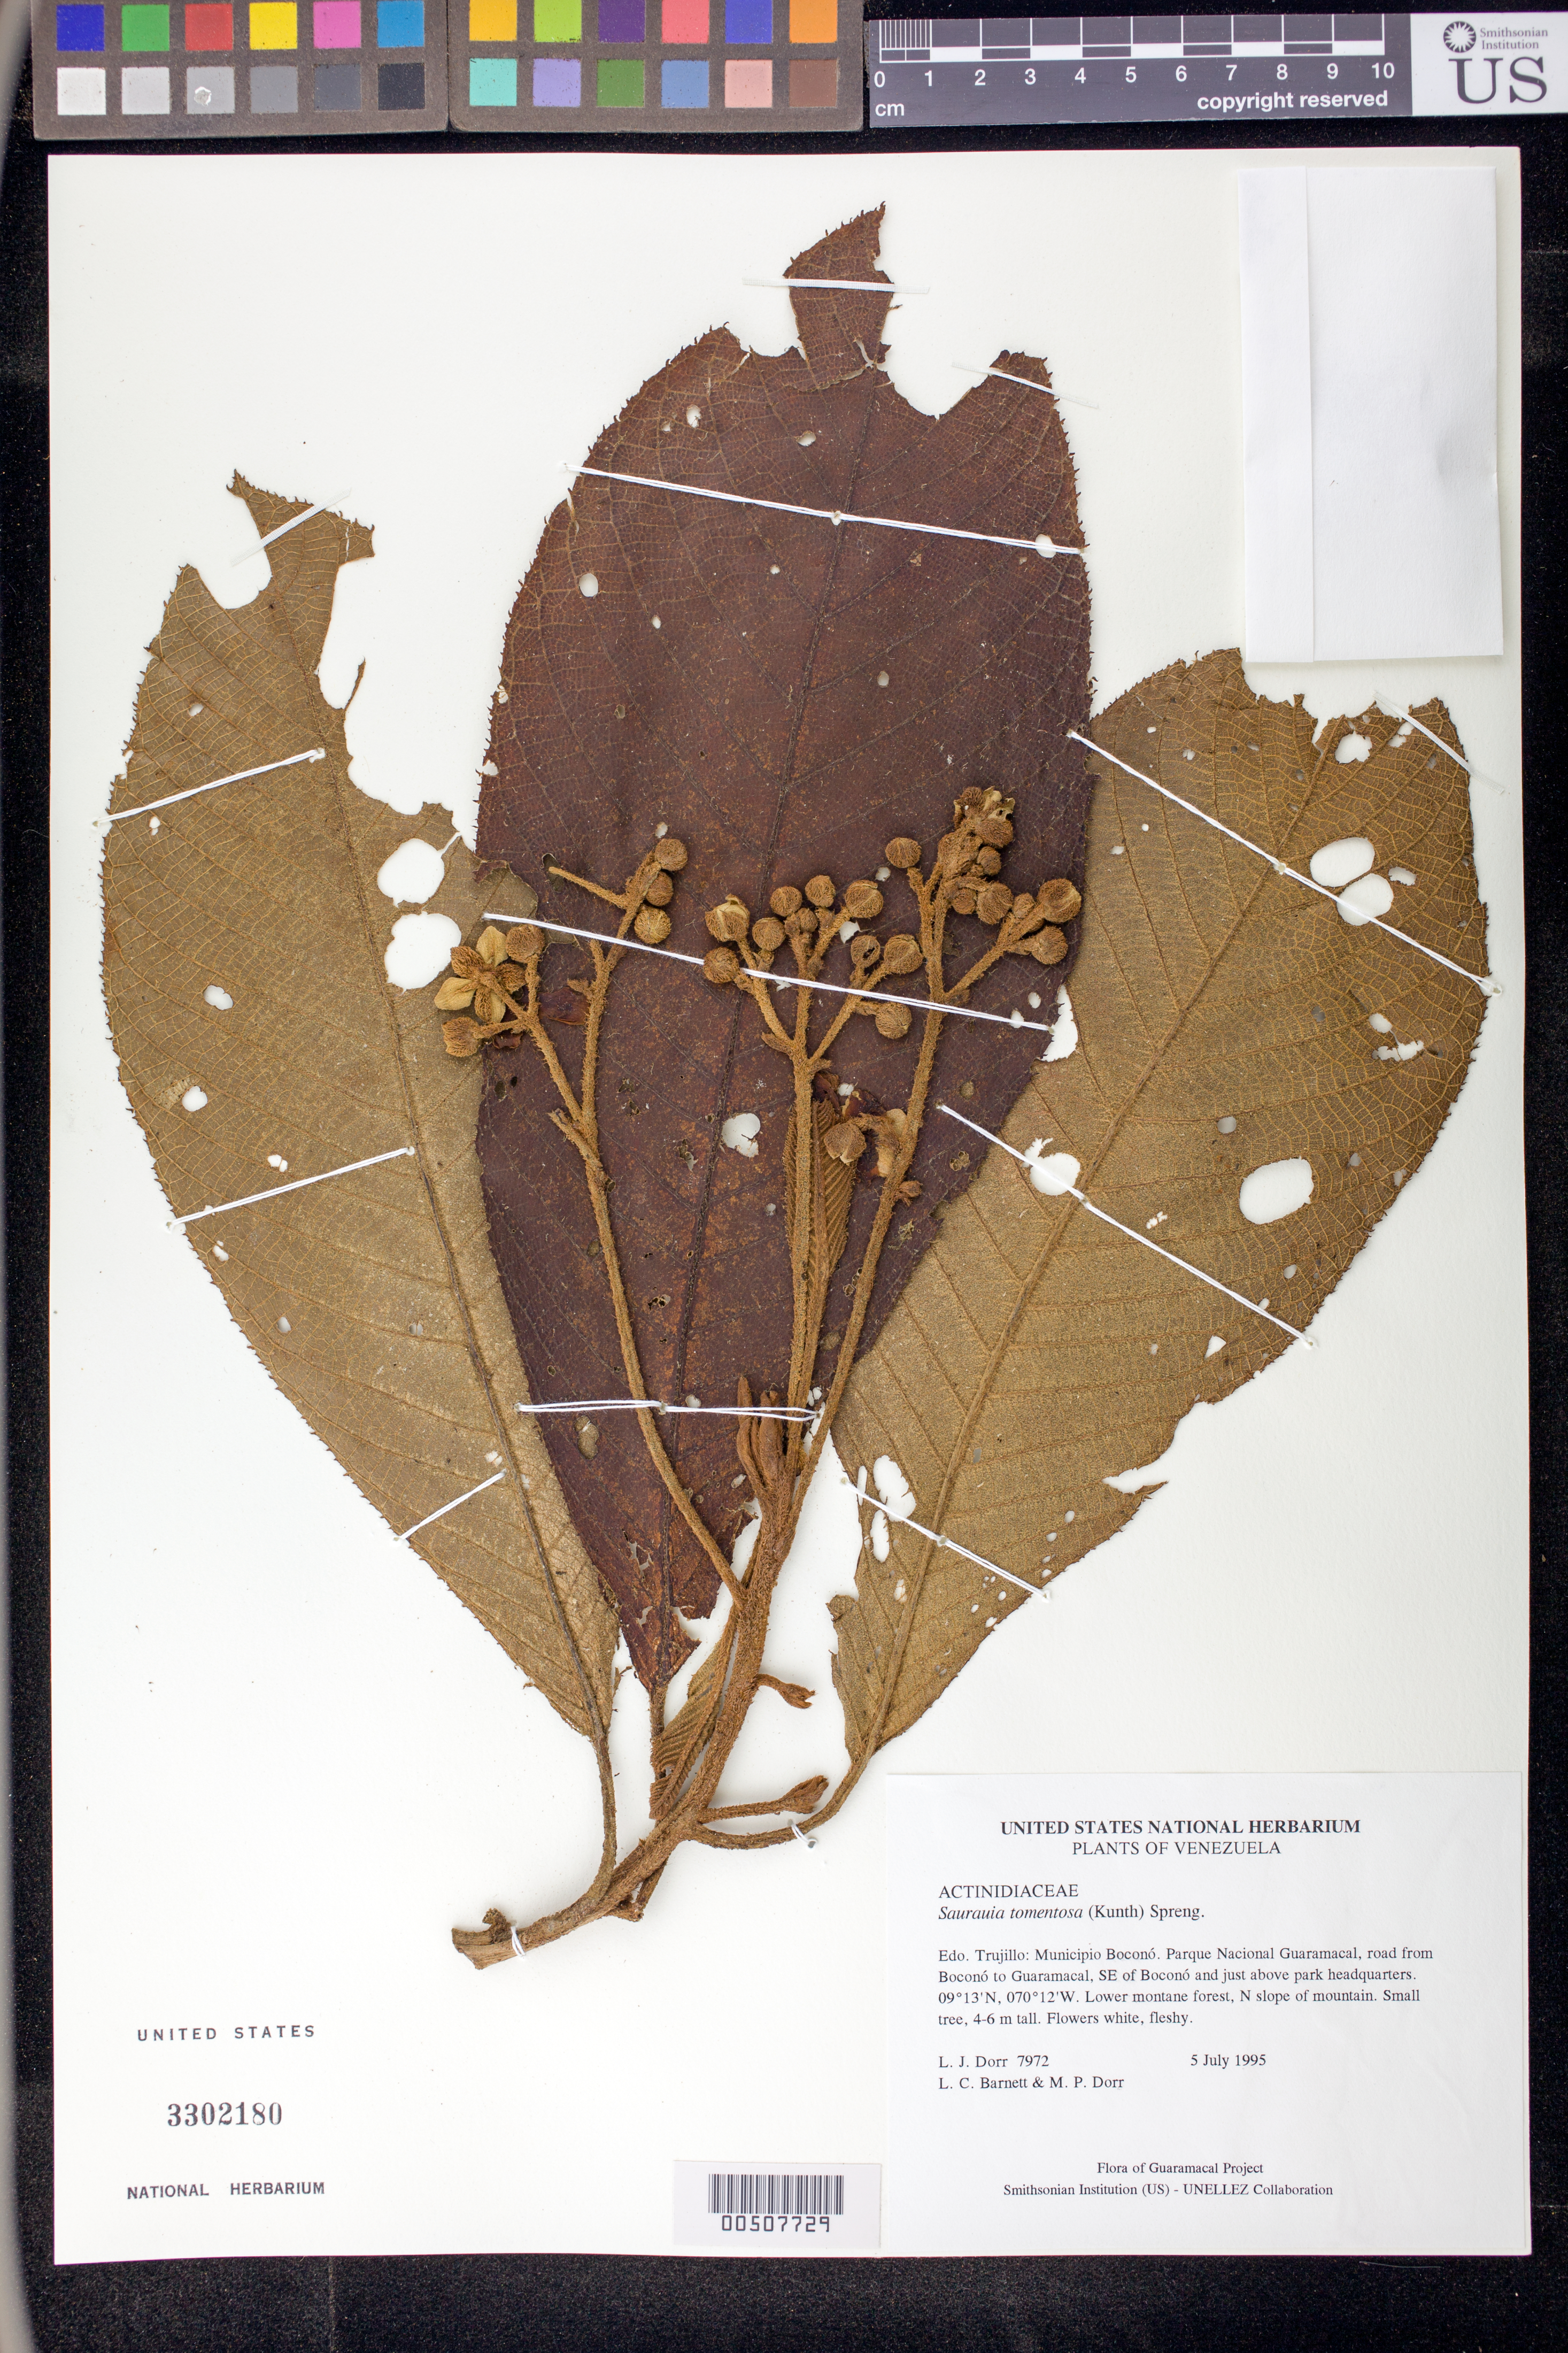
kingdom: Plantae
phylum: Tracheophyta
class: Magnoliopsida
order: Ericales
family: Actinidiaceae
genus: Saurauia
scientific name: Saurauia tomentosa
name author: (Kunth) Spreng.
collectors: L. J. Dorr, L. C. Barnett & M. P. Dorr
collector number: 7972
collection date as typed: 05 Jul 1995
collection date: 1995-07-05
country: Venezuela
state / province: Trujillo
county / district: Boconó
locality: Parque Nacional Guaramacal, road from Boconó to Guaramacal, SE of Boconó, just above park headquarters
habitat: Lower montane forest, N slope of mountain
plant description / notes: PORT, US, VEN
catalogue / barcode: US 3302180